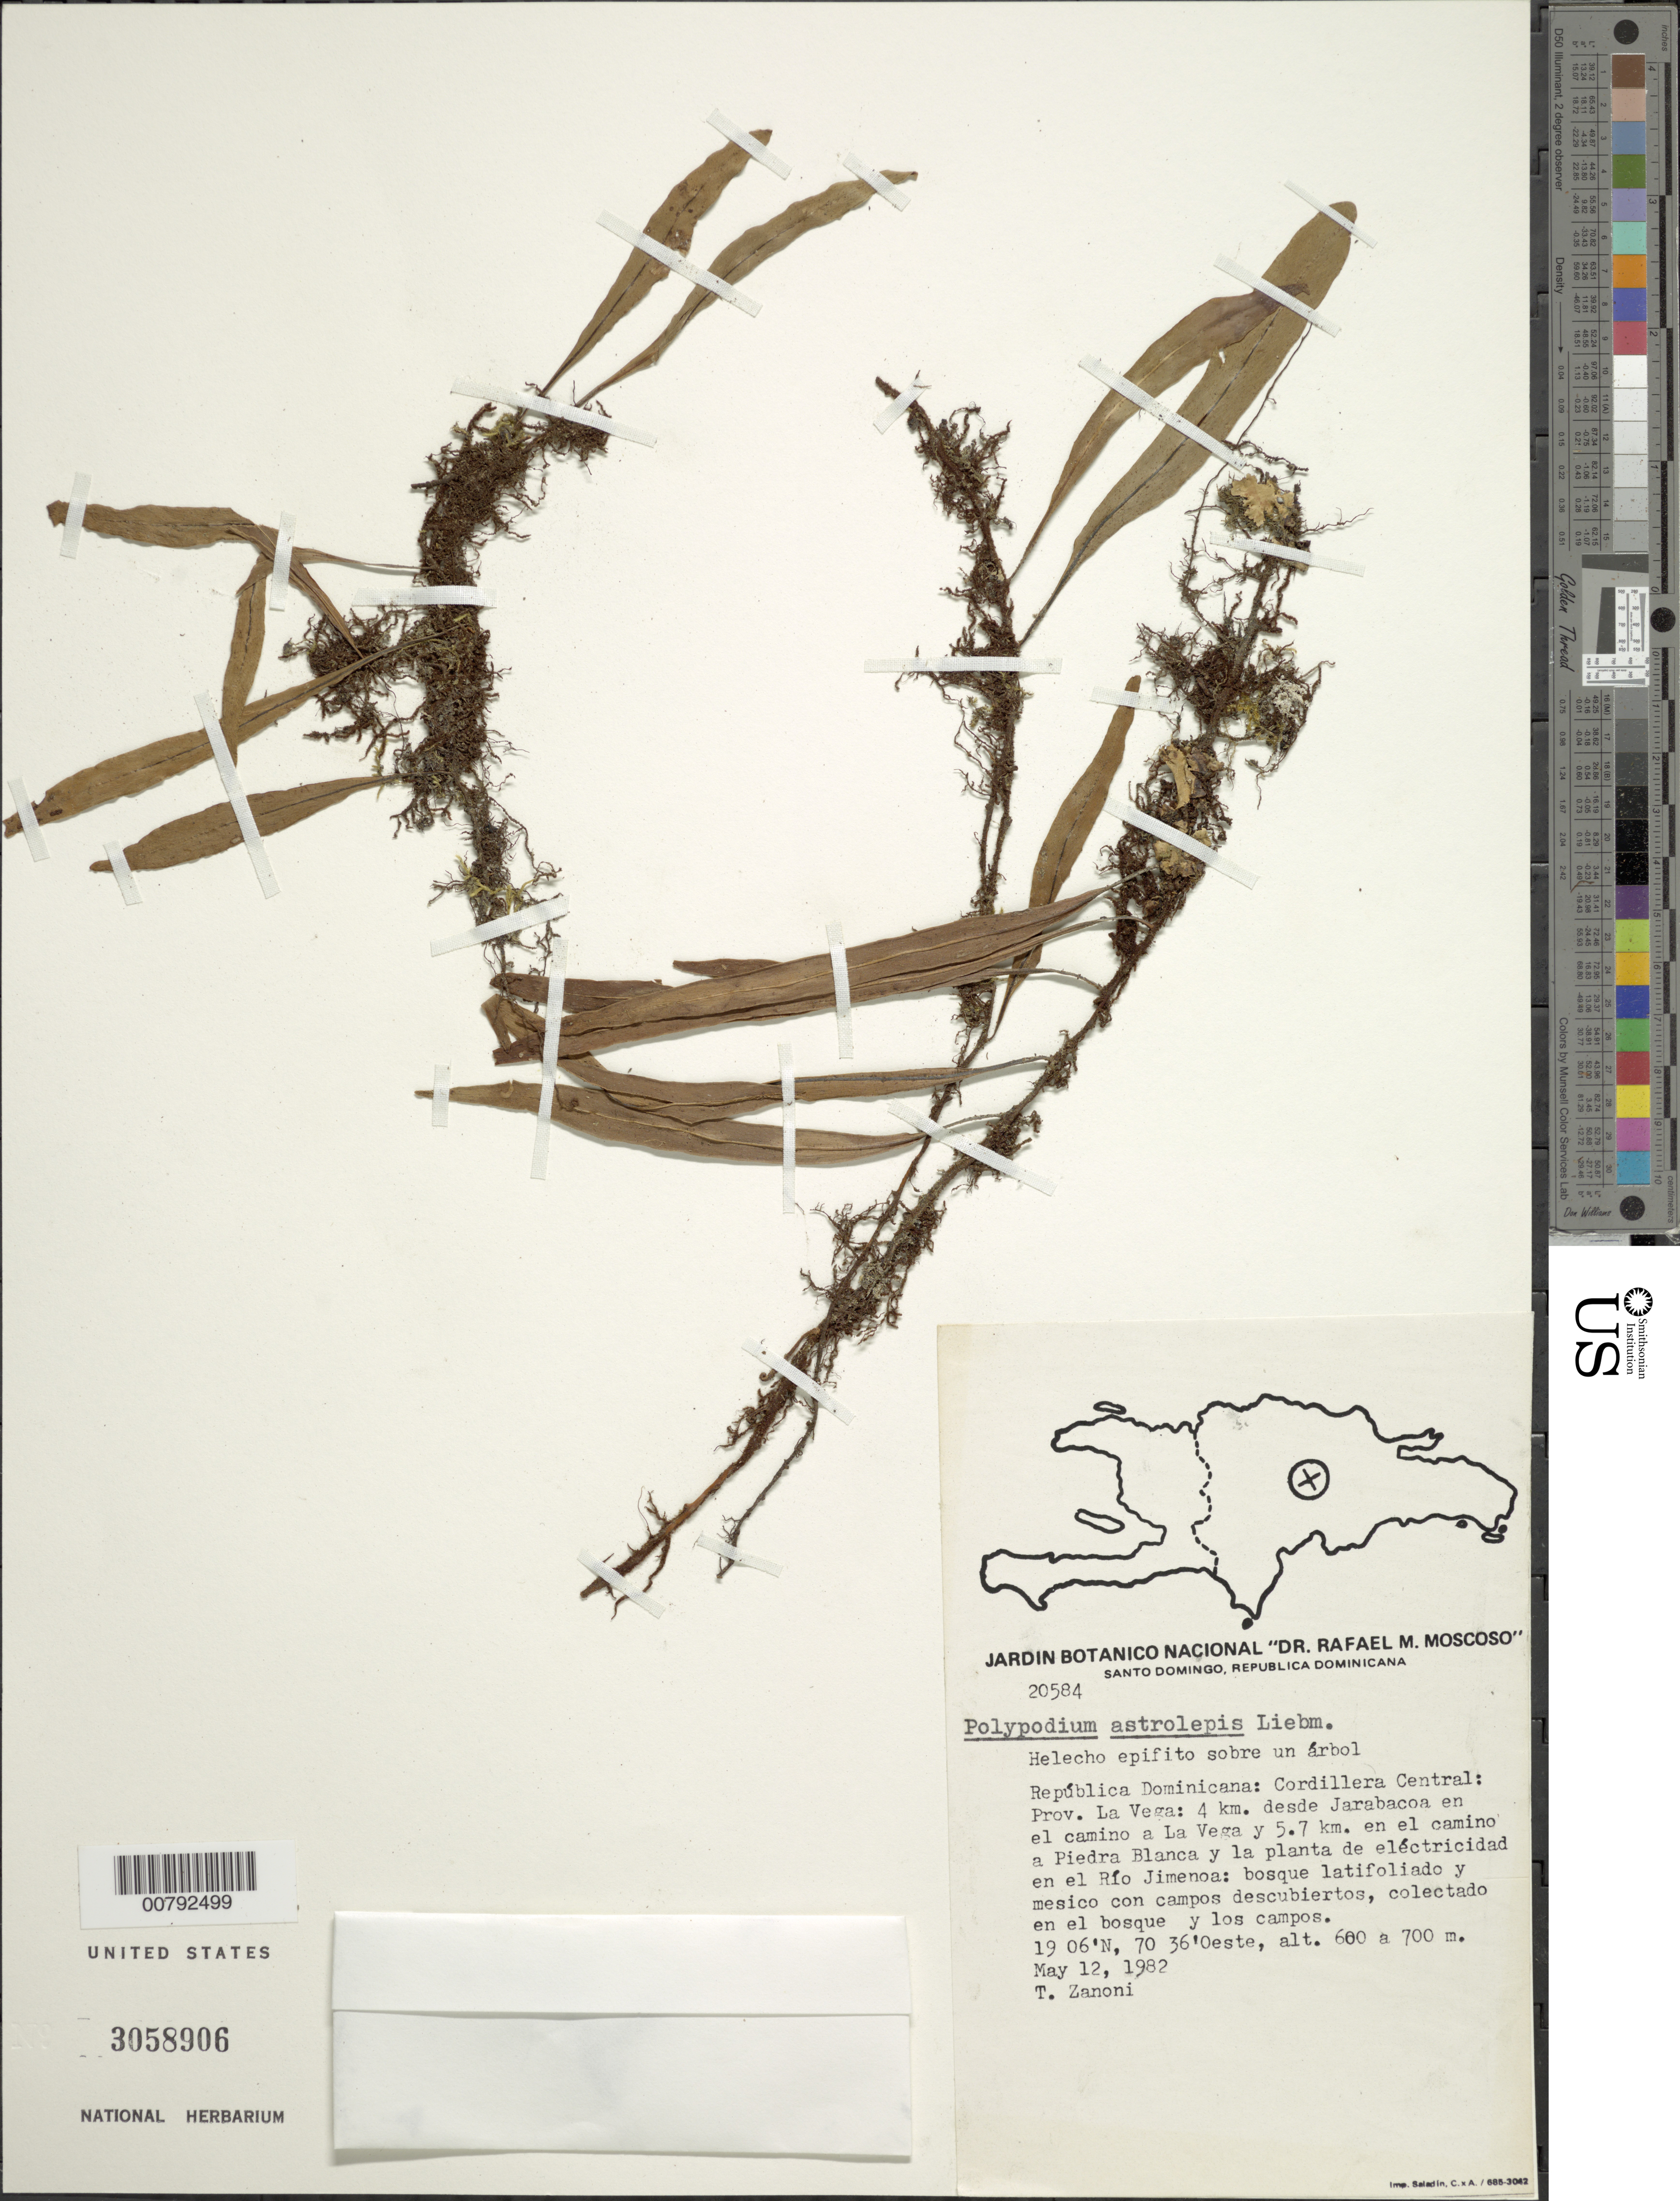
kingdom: Plantae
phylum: Tracheophyta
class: Polypodiopsida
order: Polypodiales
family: Polypodiaceae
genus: Pleopeltis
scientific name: Pleopeltis astrolepis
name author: (Liebm.) E. Fourn.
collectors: T. A. Zanoni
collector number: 20584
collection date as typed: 12 May 1982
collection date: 1982-05-12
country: Dominican Republic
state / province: La Vega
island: Hispaniola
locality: Cordillera Central, 4 km Jarabacoa, camino La Vega y 5.7 km a Piedra Blanca y la planta en Río Jimenoa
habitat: Bosque latifoliado y mesico con campos descubiertos, colectado en el bosque y los campos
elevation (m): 600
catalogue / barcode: US 3058906